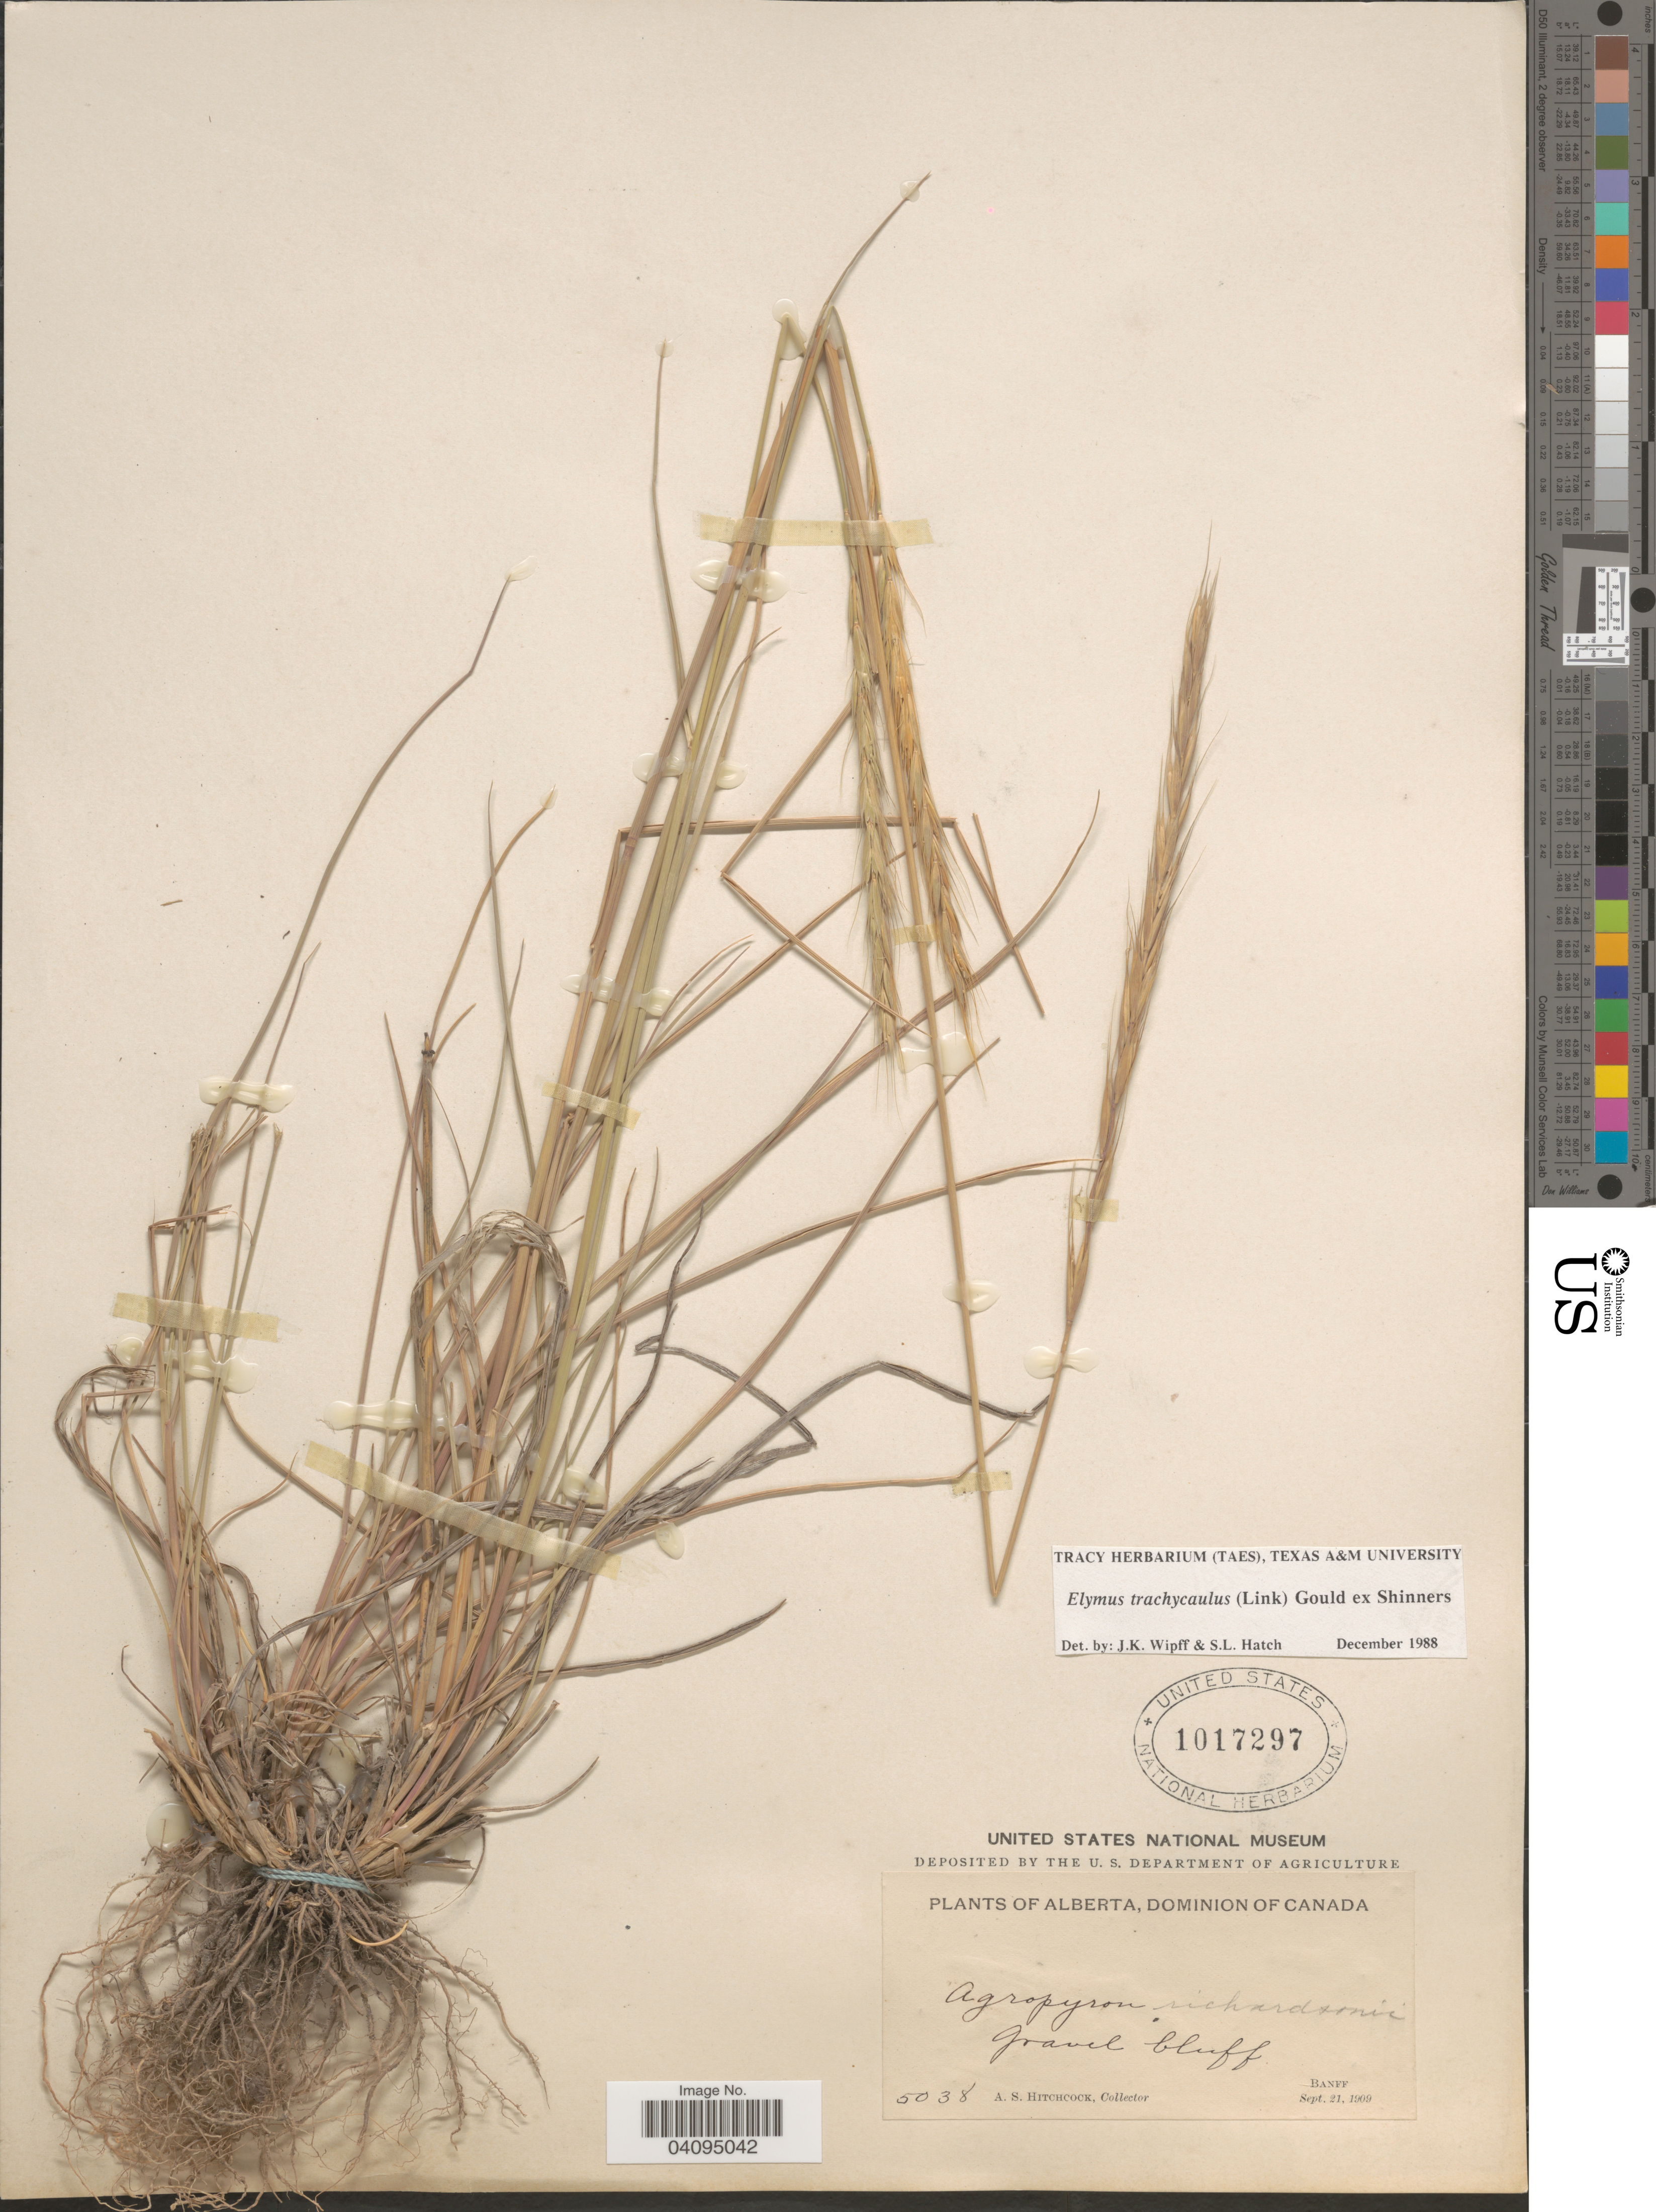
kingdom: Plantae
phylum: Tracheophyta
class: Liliopsida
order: Poales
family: Poaceae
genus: Elymus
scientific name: Elymus trachycaulus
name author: (Link) Gould ex Shinners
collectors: A. S. Hitchcock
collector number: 5038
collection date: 1909-09-21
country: Canada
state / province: Alberta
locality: Dominion of Canada. Gravel bluff. Banff.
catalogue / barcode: US 1017297